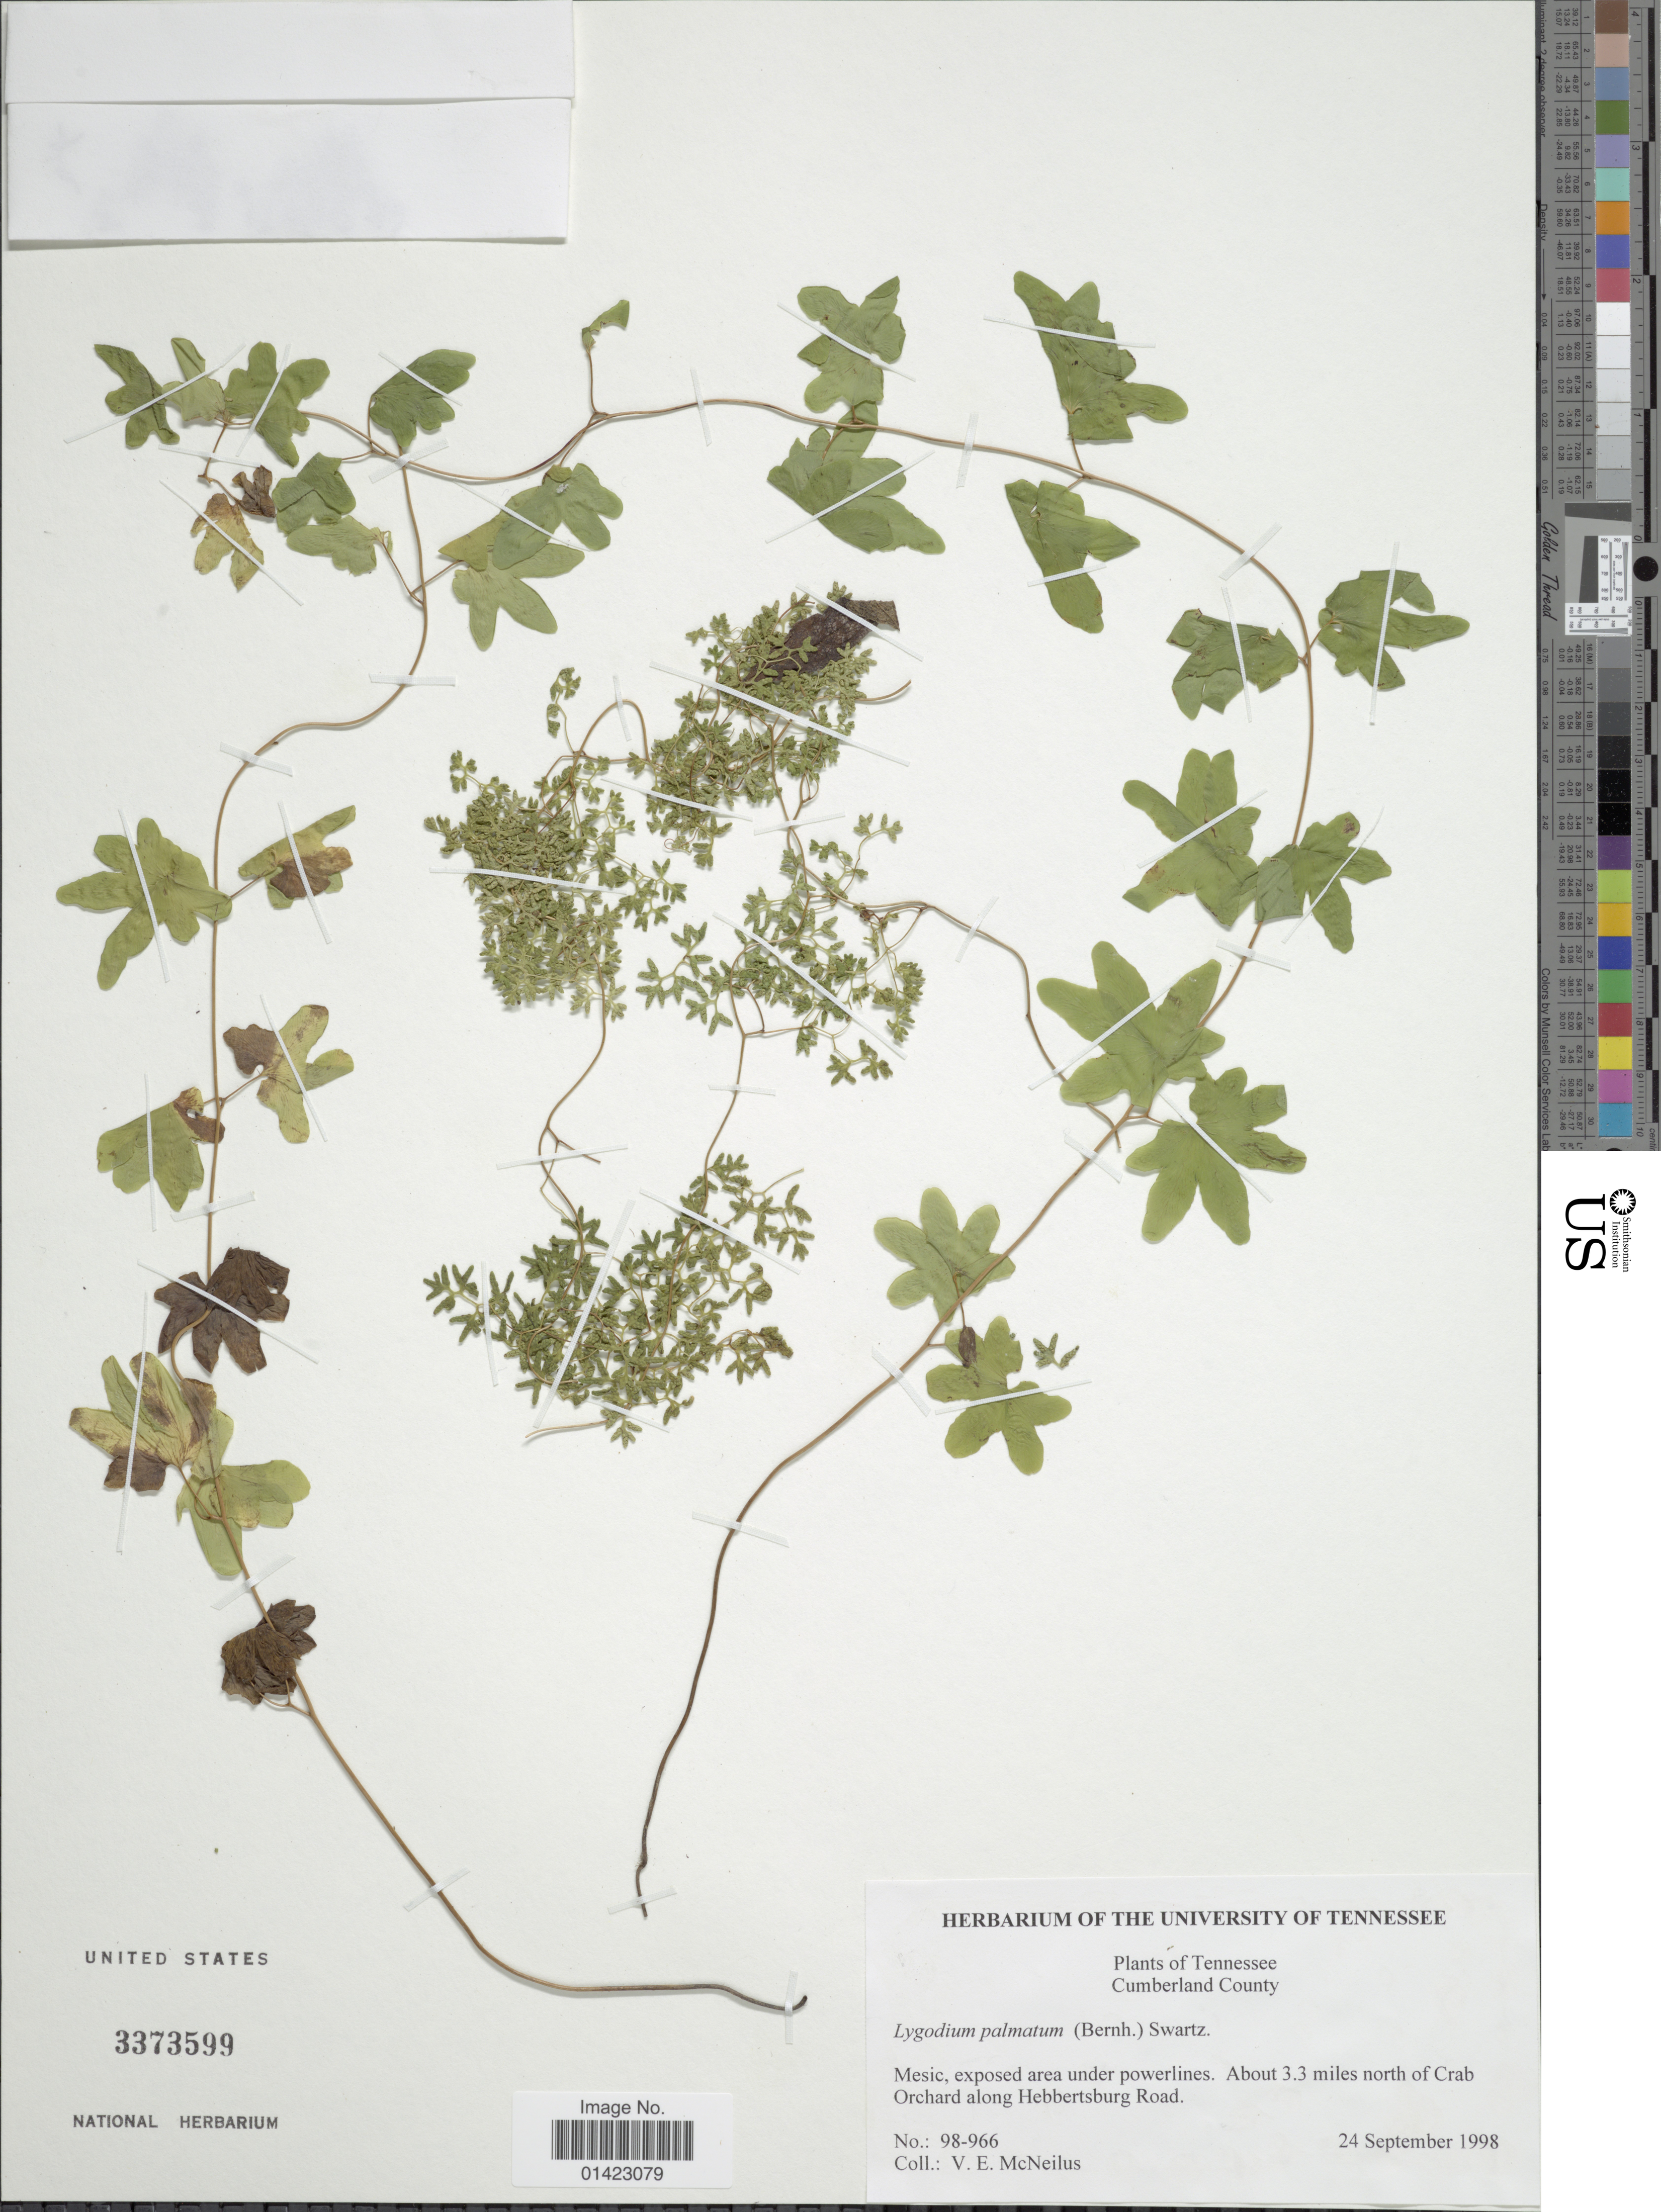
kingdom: Plantae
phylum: Tracheophyta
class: Polypodiopsida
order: Schizaeales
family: Lygodiaceae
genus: Lygodium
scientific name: Lygodium palmatum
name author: (Bernh.) Sw.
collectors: V. Mcneilus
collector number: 98-966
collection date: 1998-09-24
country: United States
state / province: Tennessee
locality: Tennessee, Cumberland County, mesic exposed area under powerlines, about 3.3 miles north of Crab Orchard along Hebbertsburg Road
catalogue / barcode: US 3373599